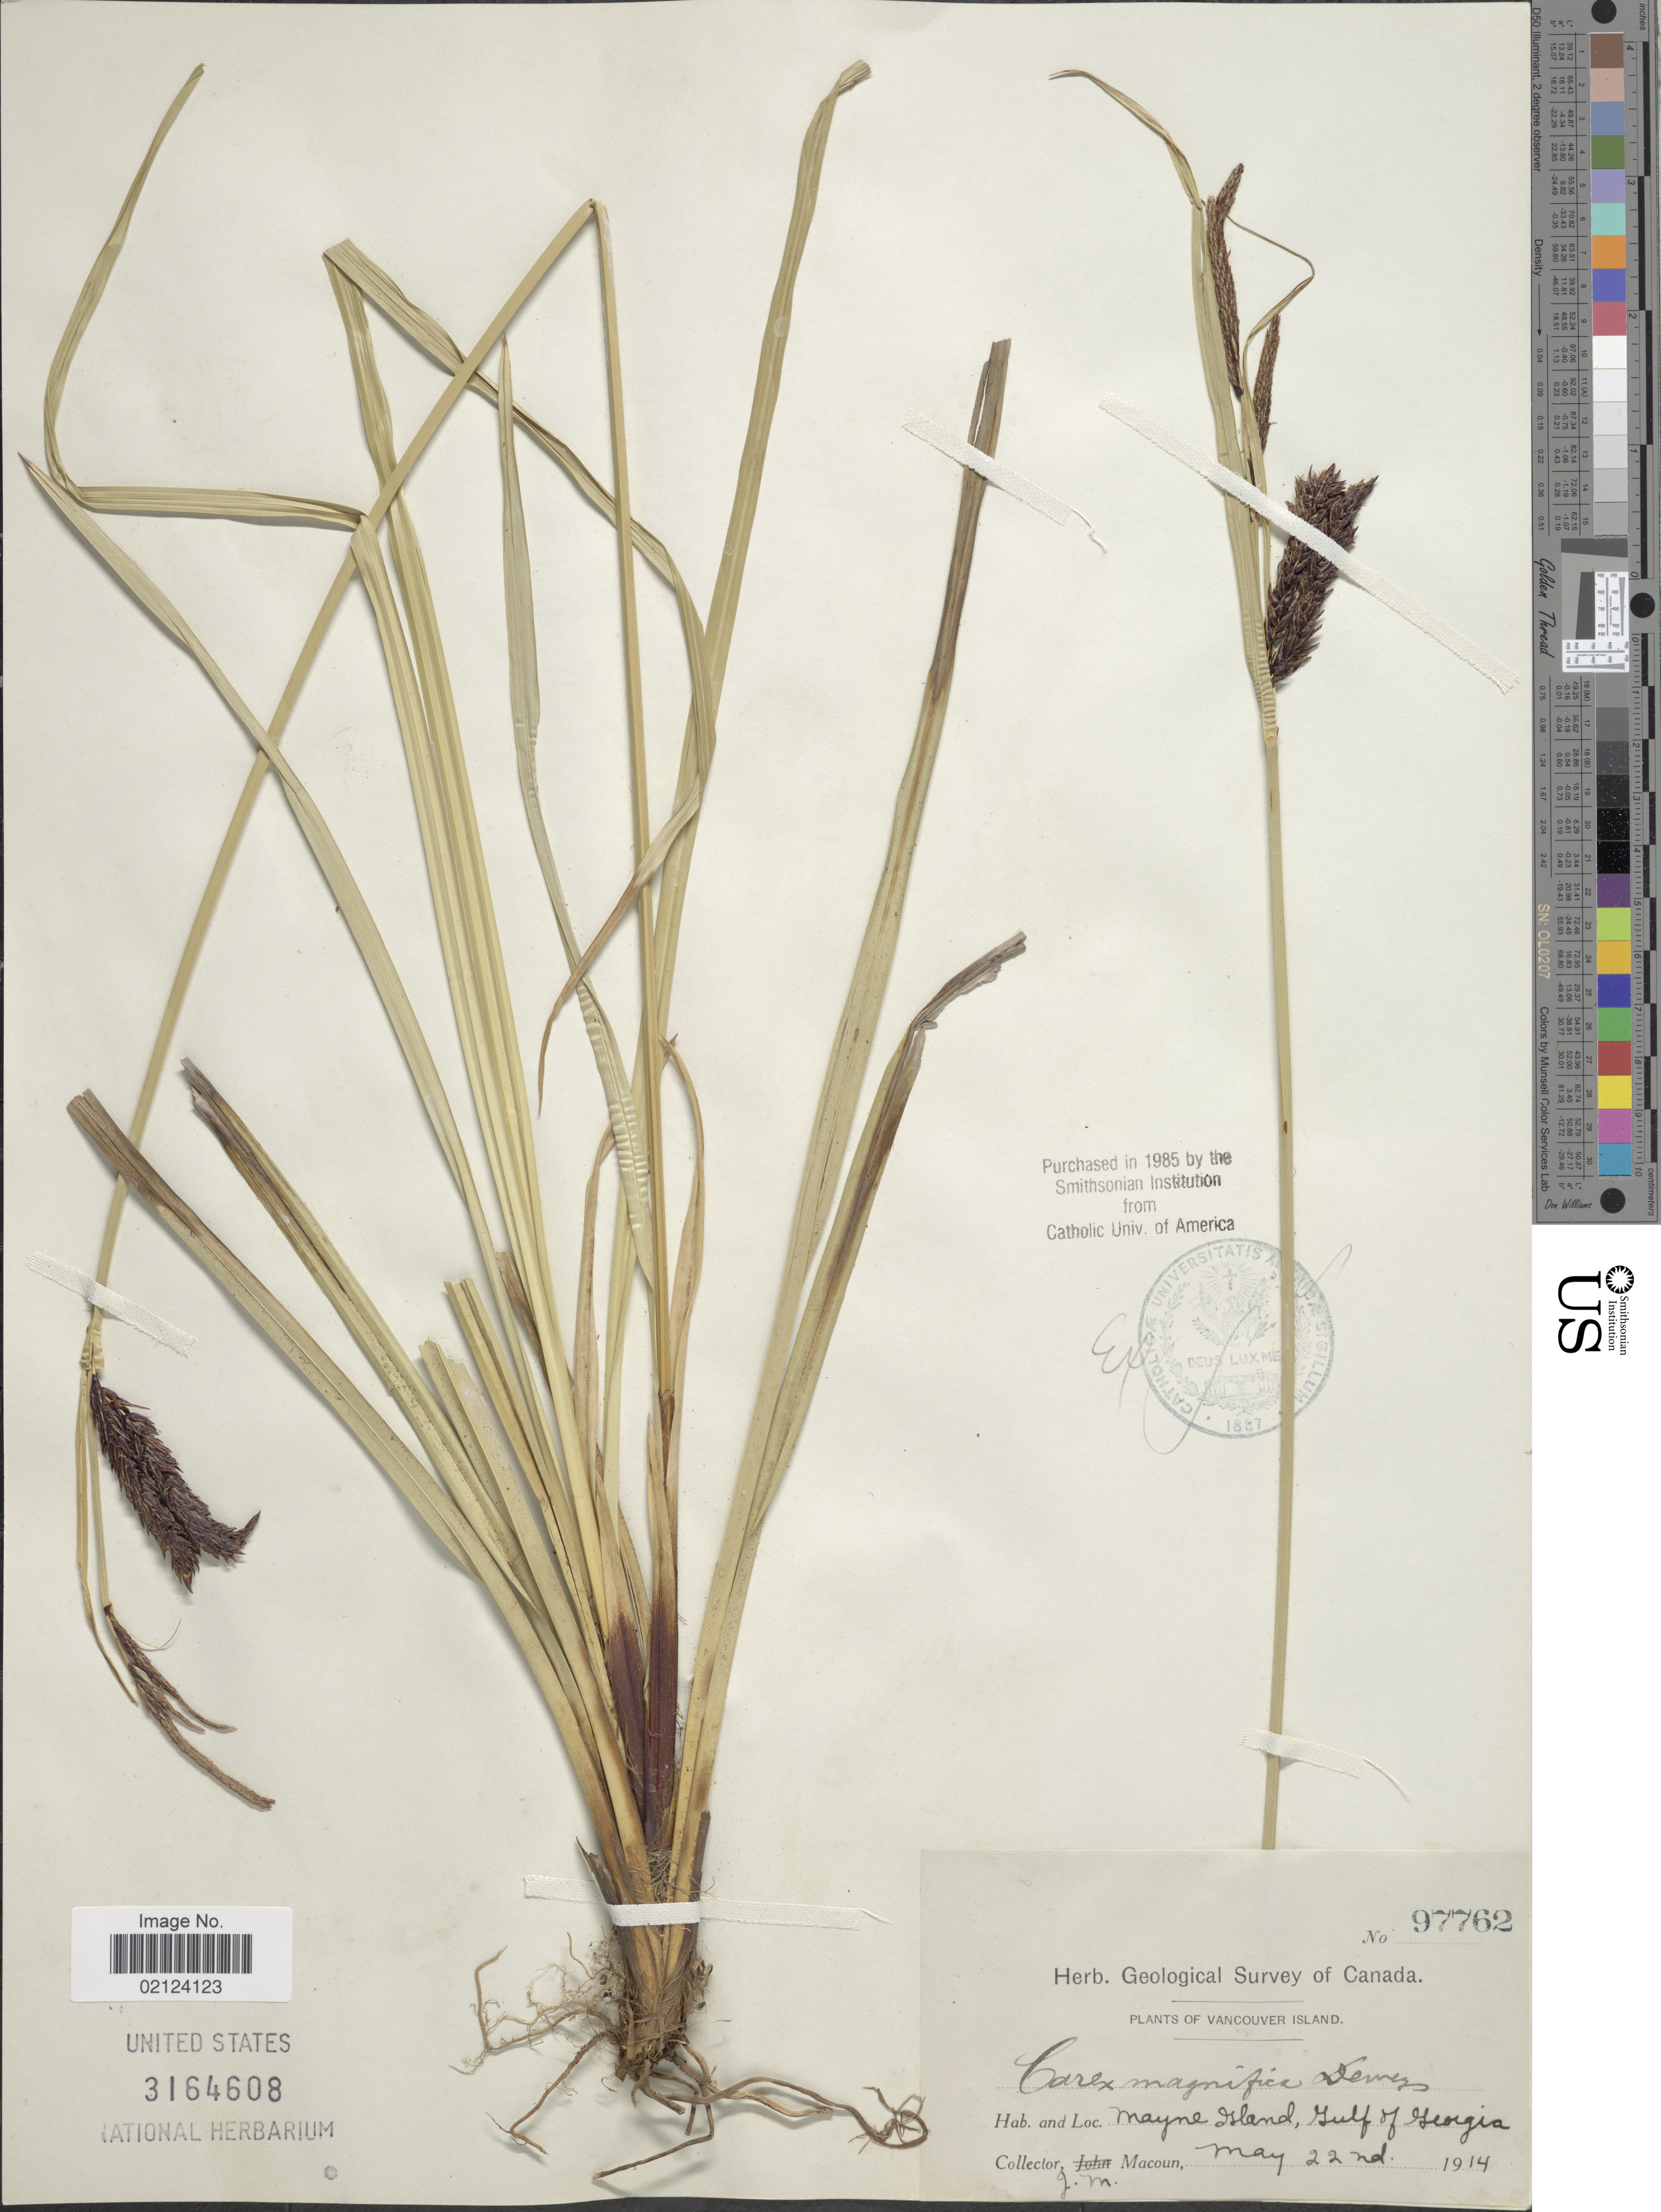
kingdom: Plantae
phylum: Tracheophyta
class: Liliopsida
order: Poales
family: Cyperaceae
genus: Carex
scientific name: Carex obnupta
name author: L.H. Bailey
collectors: J. M. Macoun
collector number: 97762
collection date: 1914-05-22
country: Canada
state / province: British Columbia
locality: Vancouver Island. Mayne Island, Gulf of Georgia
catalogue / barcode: US 3164608